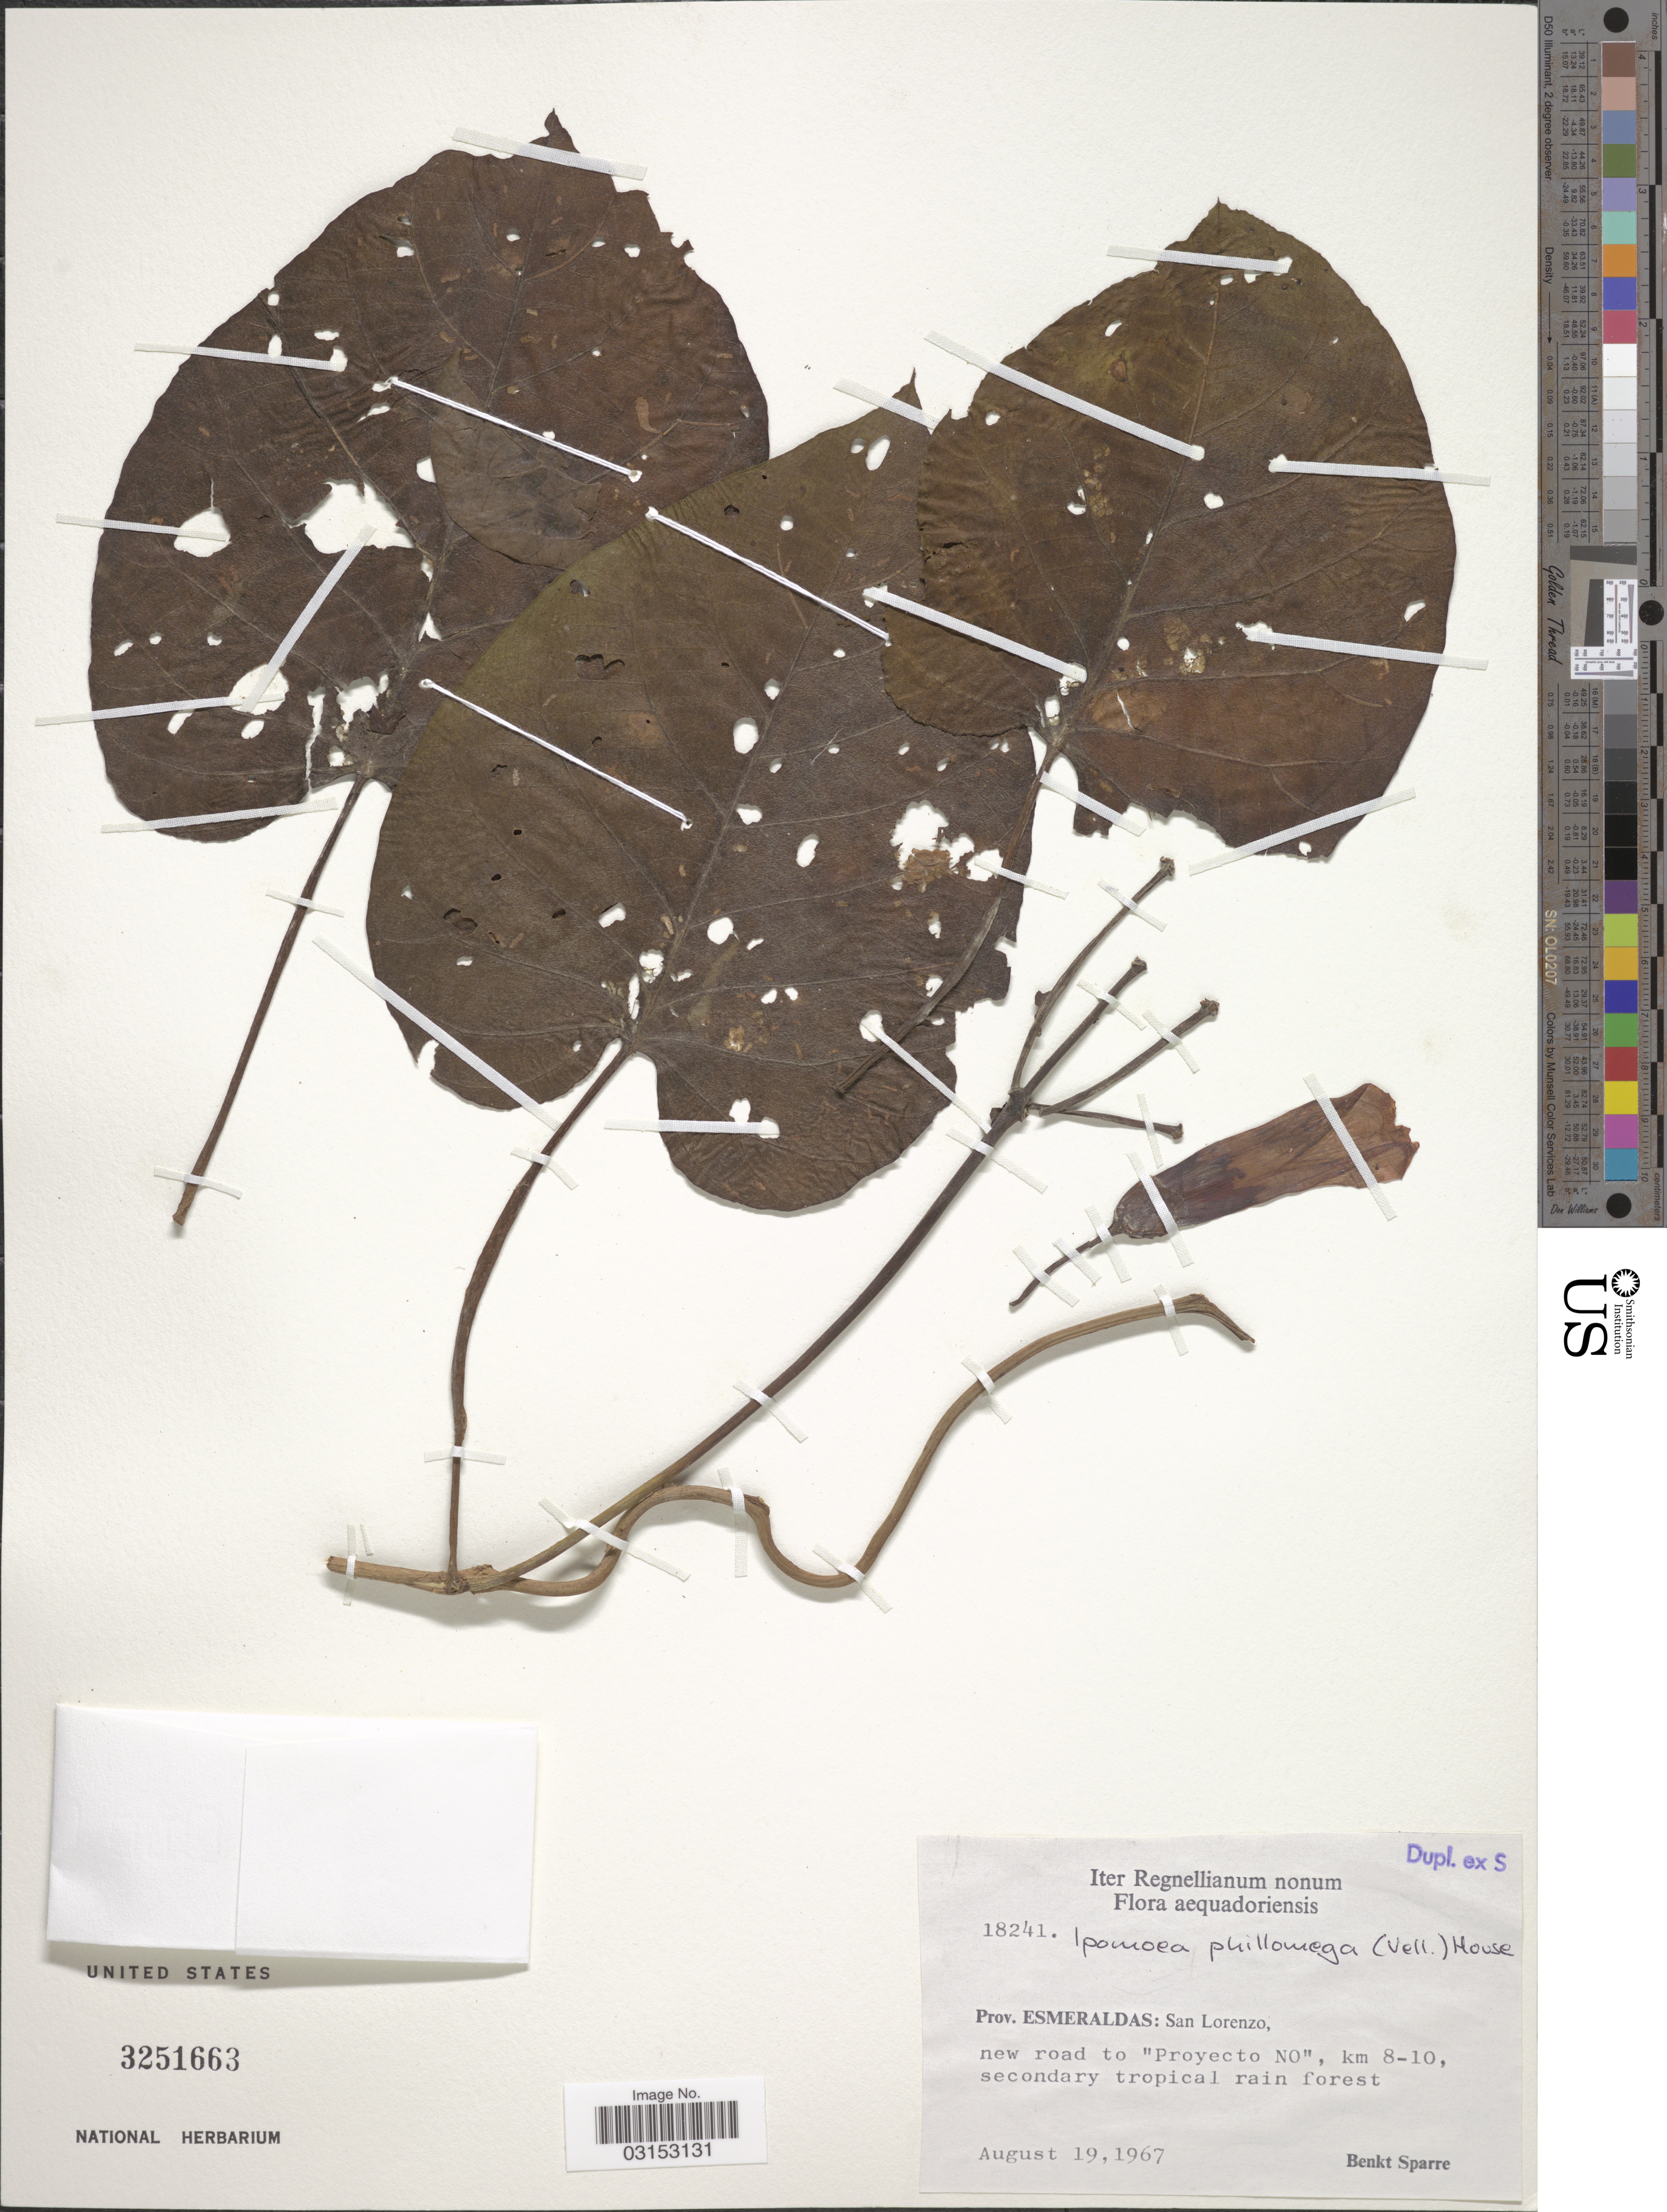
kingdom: Plantae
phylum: Tracheophyta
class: Magnoliopsida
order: Solanales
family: Convolvulaceae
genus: Ipomoea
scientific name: Ipomoea philomega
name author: (Vell.) House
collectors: B. Sparre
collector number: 18241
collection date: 1967-08-19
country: Ecuador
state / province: Esmeraldas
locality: Aequadoriensis, San Lorenzo, new road to "Proyecto NO", km 8-10.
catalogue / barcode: US 3251663